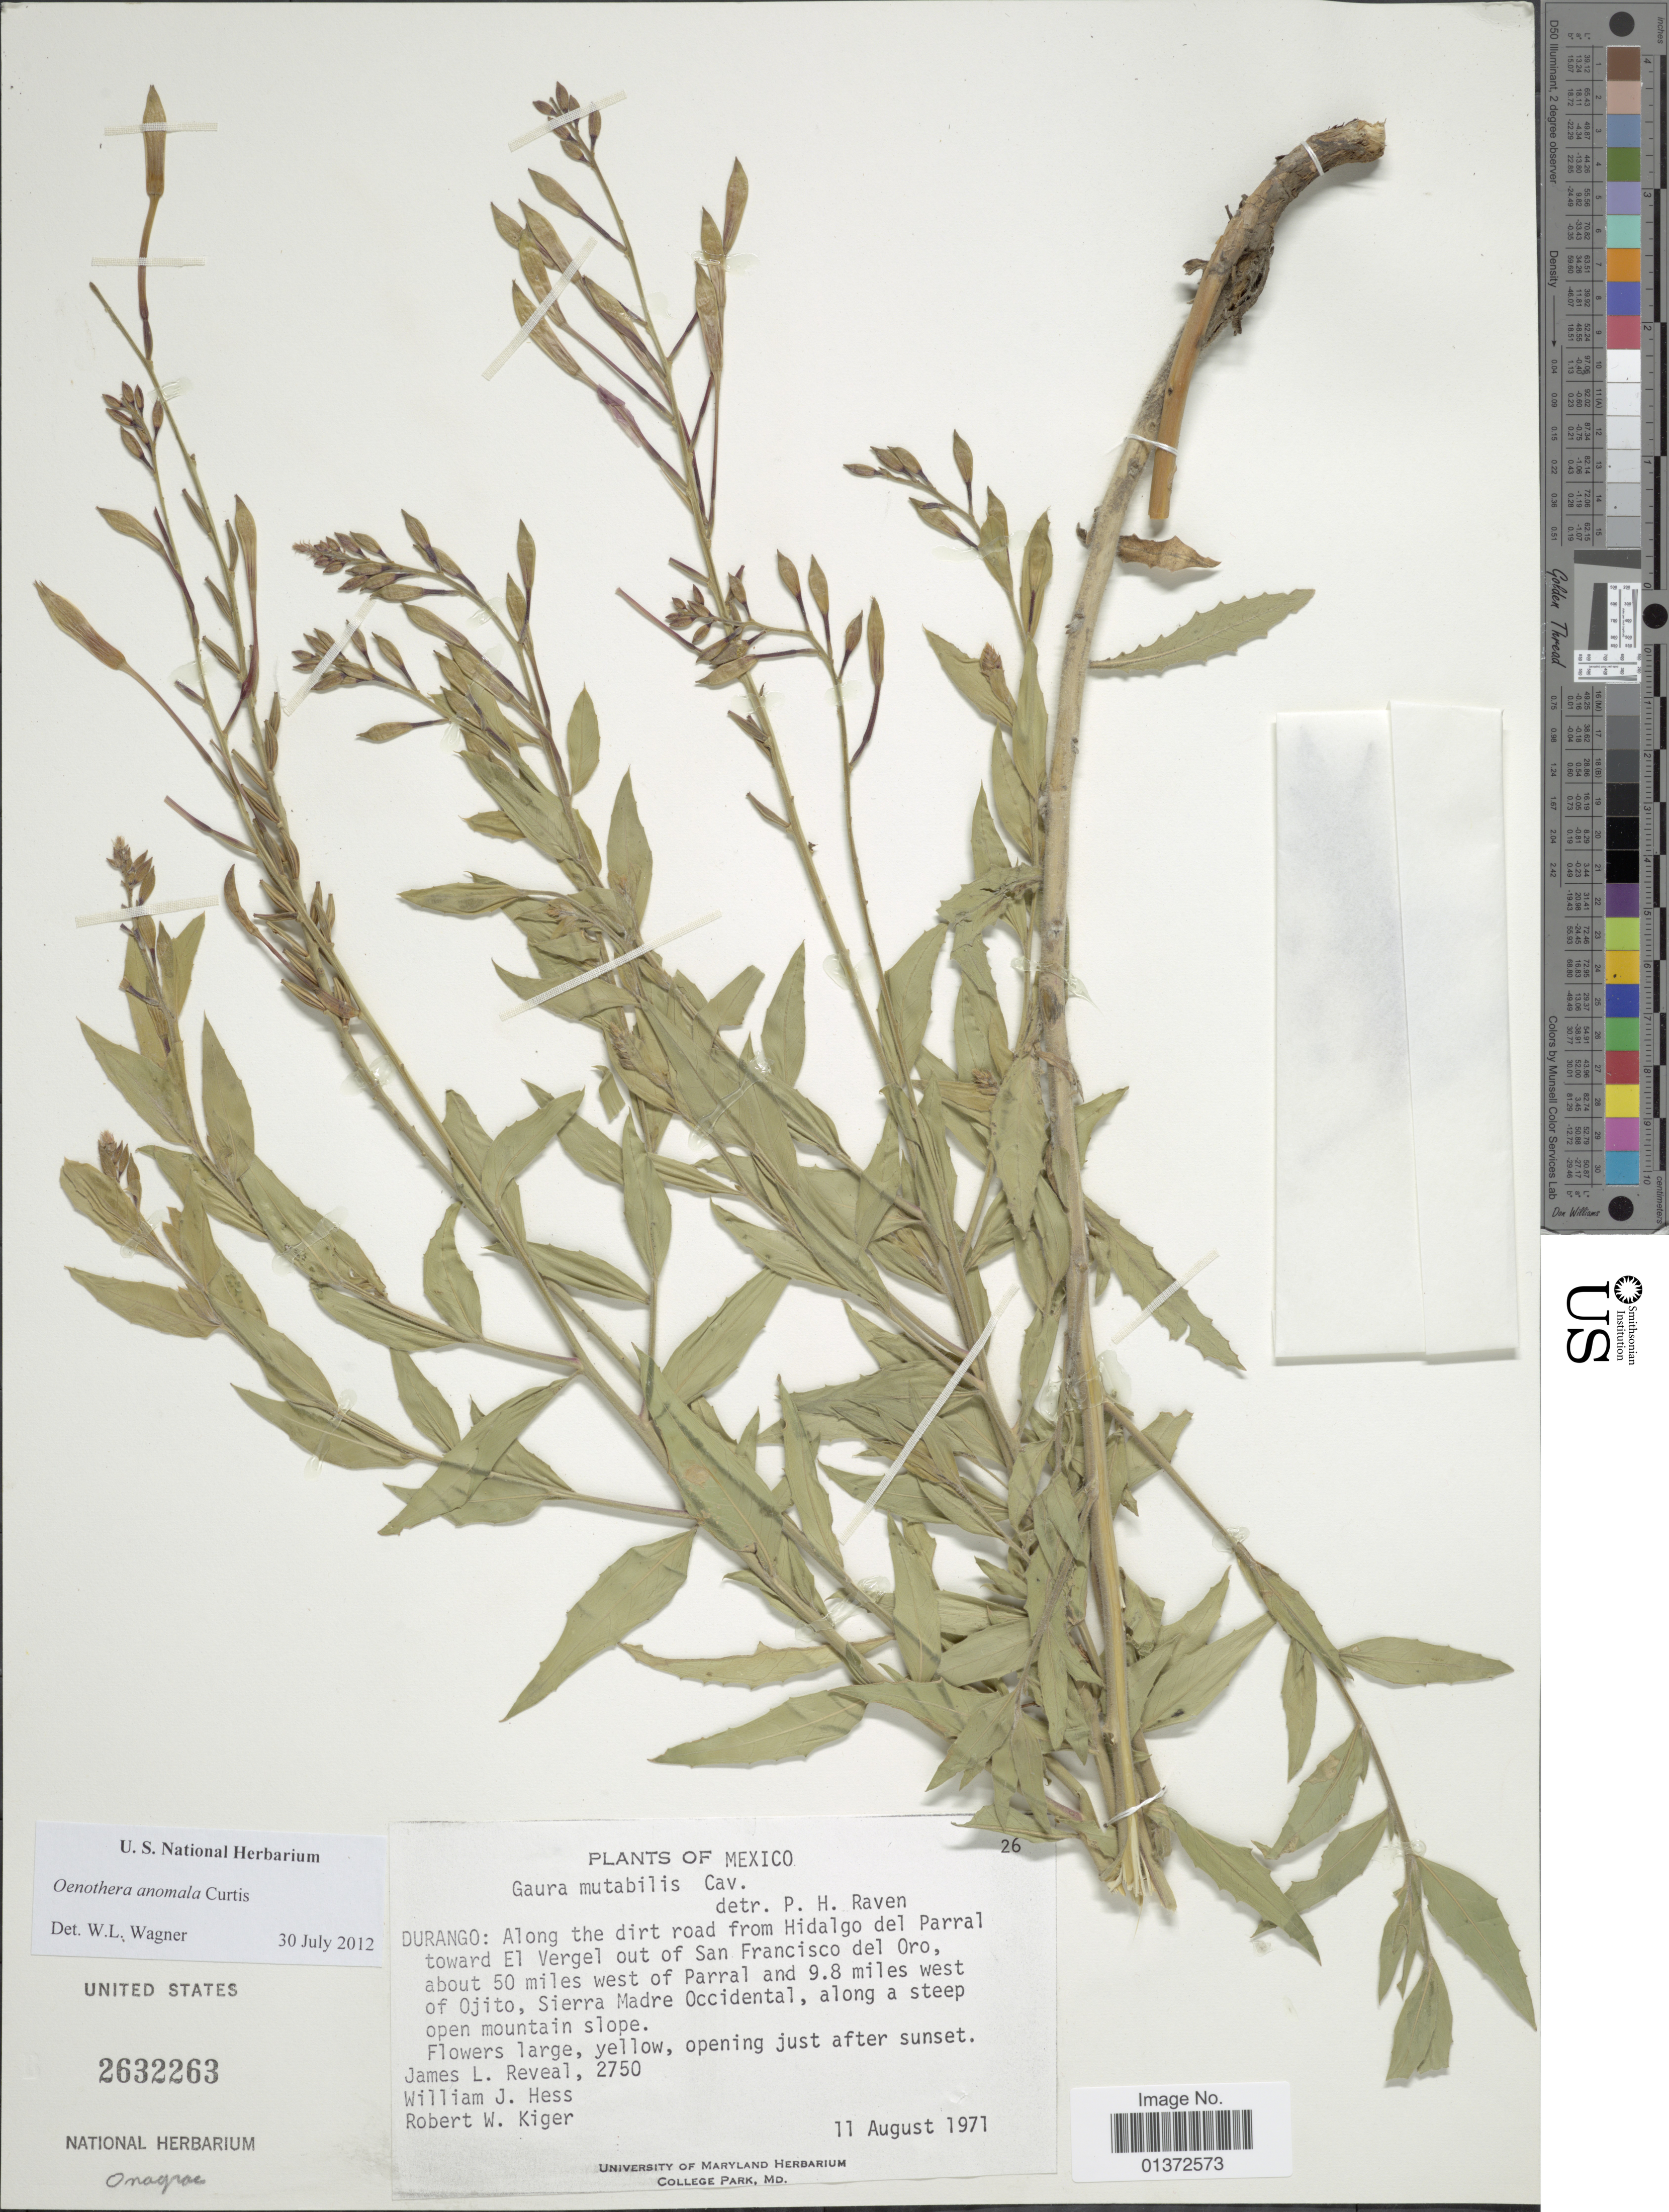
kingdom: Plantae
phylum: Tracheophyta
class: Magnoliopsida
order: Myrtales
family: Onagraceae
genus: Oenothera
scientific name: Oenothera anomala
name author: Curtis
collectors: J. L. Reveal, W. Hess & R. Kiger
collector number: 2750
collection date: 1971-08-11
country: Mexico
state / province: Durango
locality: Along the dirt road from Hidalgo del Parral toward El Vergel out of San Francisco del Oro, about 50 miles west of Parral and 9.8 miles west of Ojito, Sierra Madre Occidental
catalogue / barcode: US 2632263